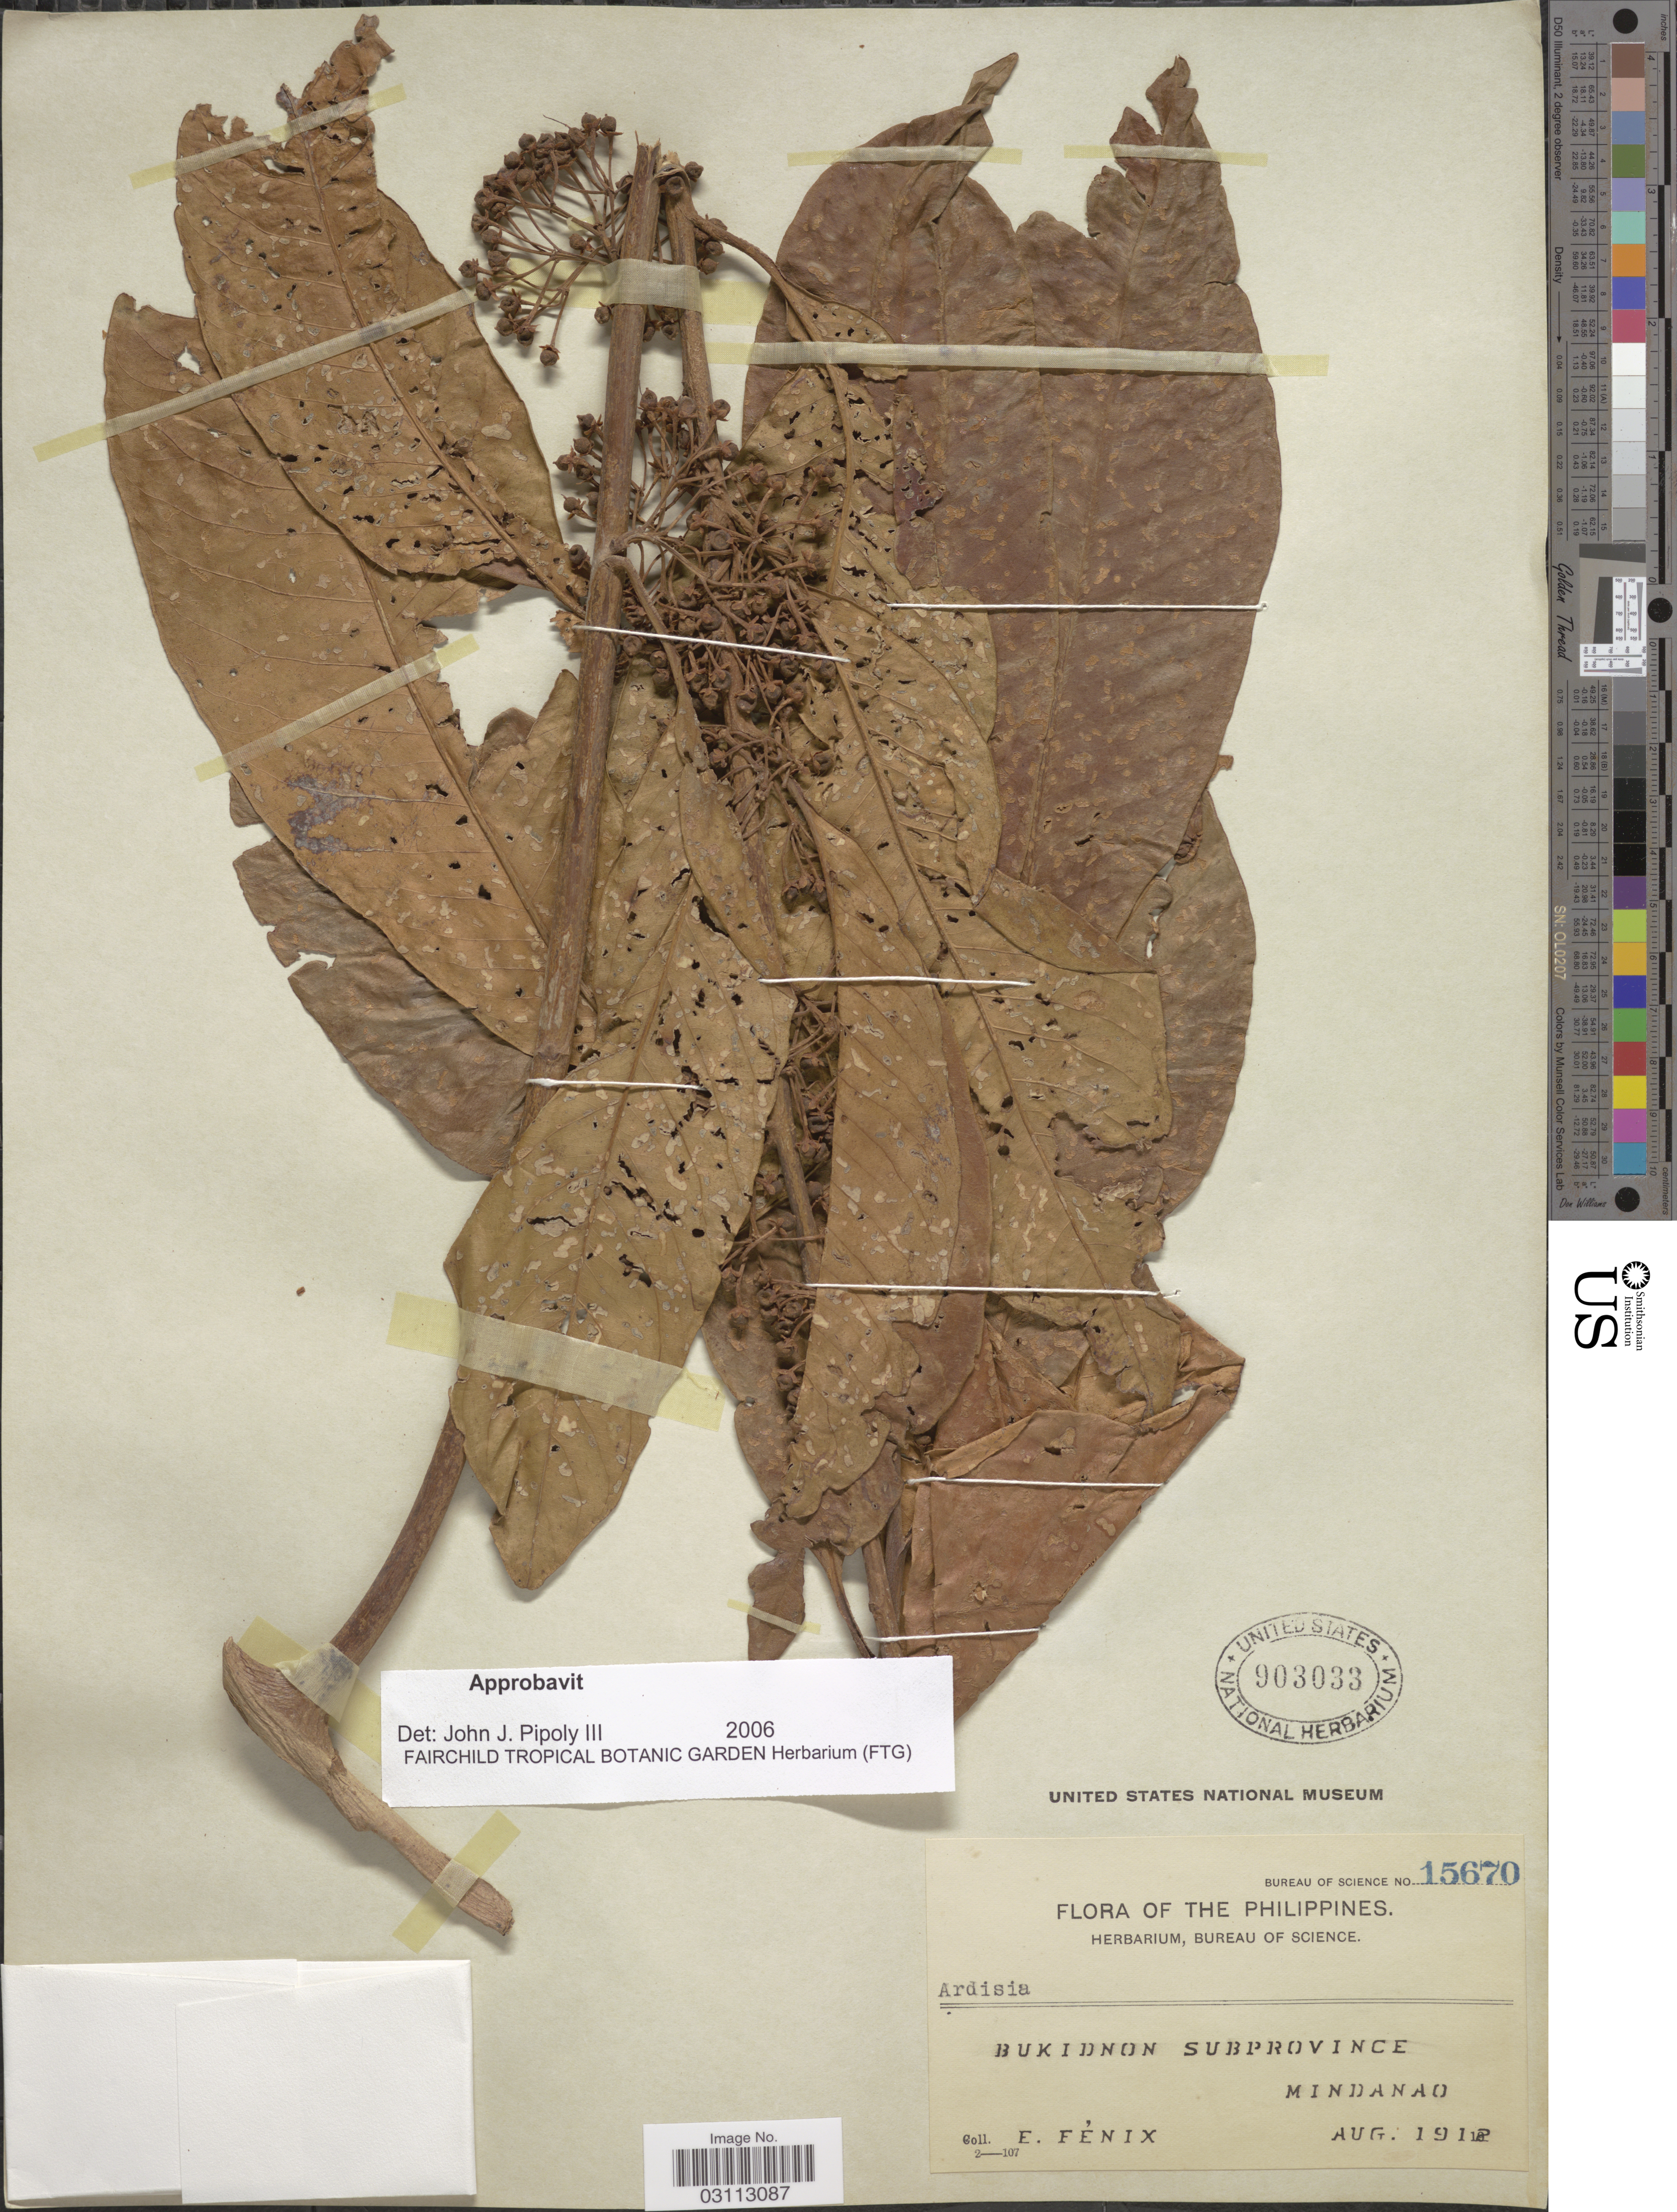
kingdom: Plantae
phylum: Tracheophyta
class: Magnoliopsida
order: Ericales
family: Primulaceae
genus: Ardisia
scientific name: Ardisia sp.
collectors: E. Fénix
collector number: Bureau of Science 15670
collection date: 1912-08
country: Philippines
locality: Bukidnon Subprovince. Mindanao.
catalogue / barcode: US 903033